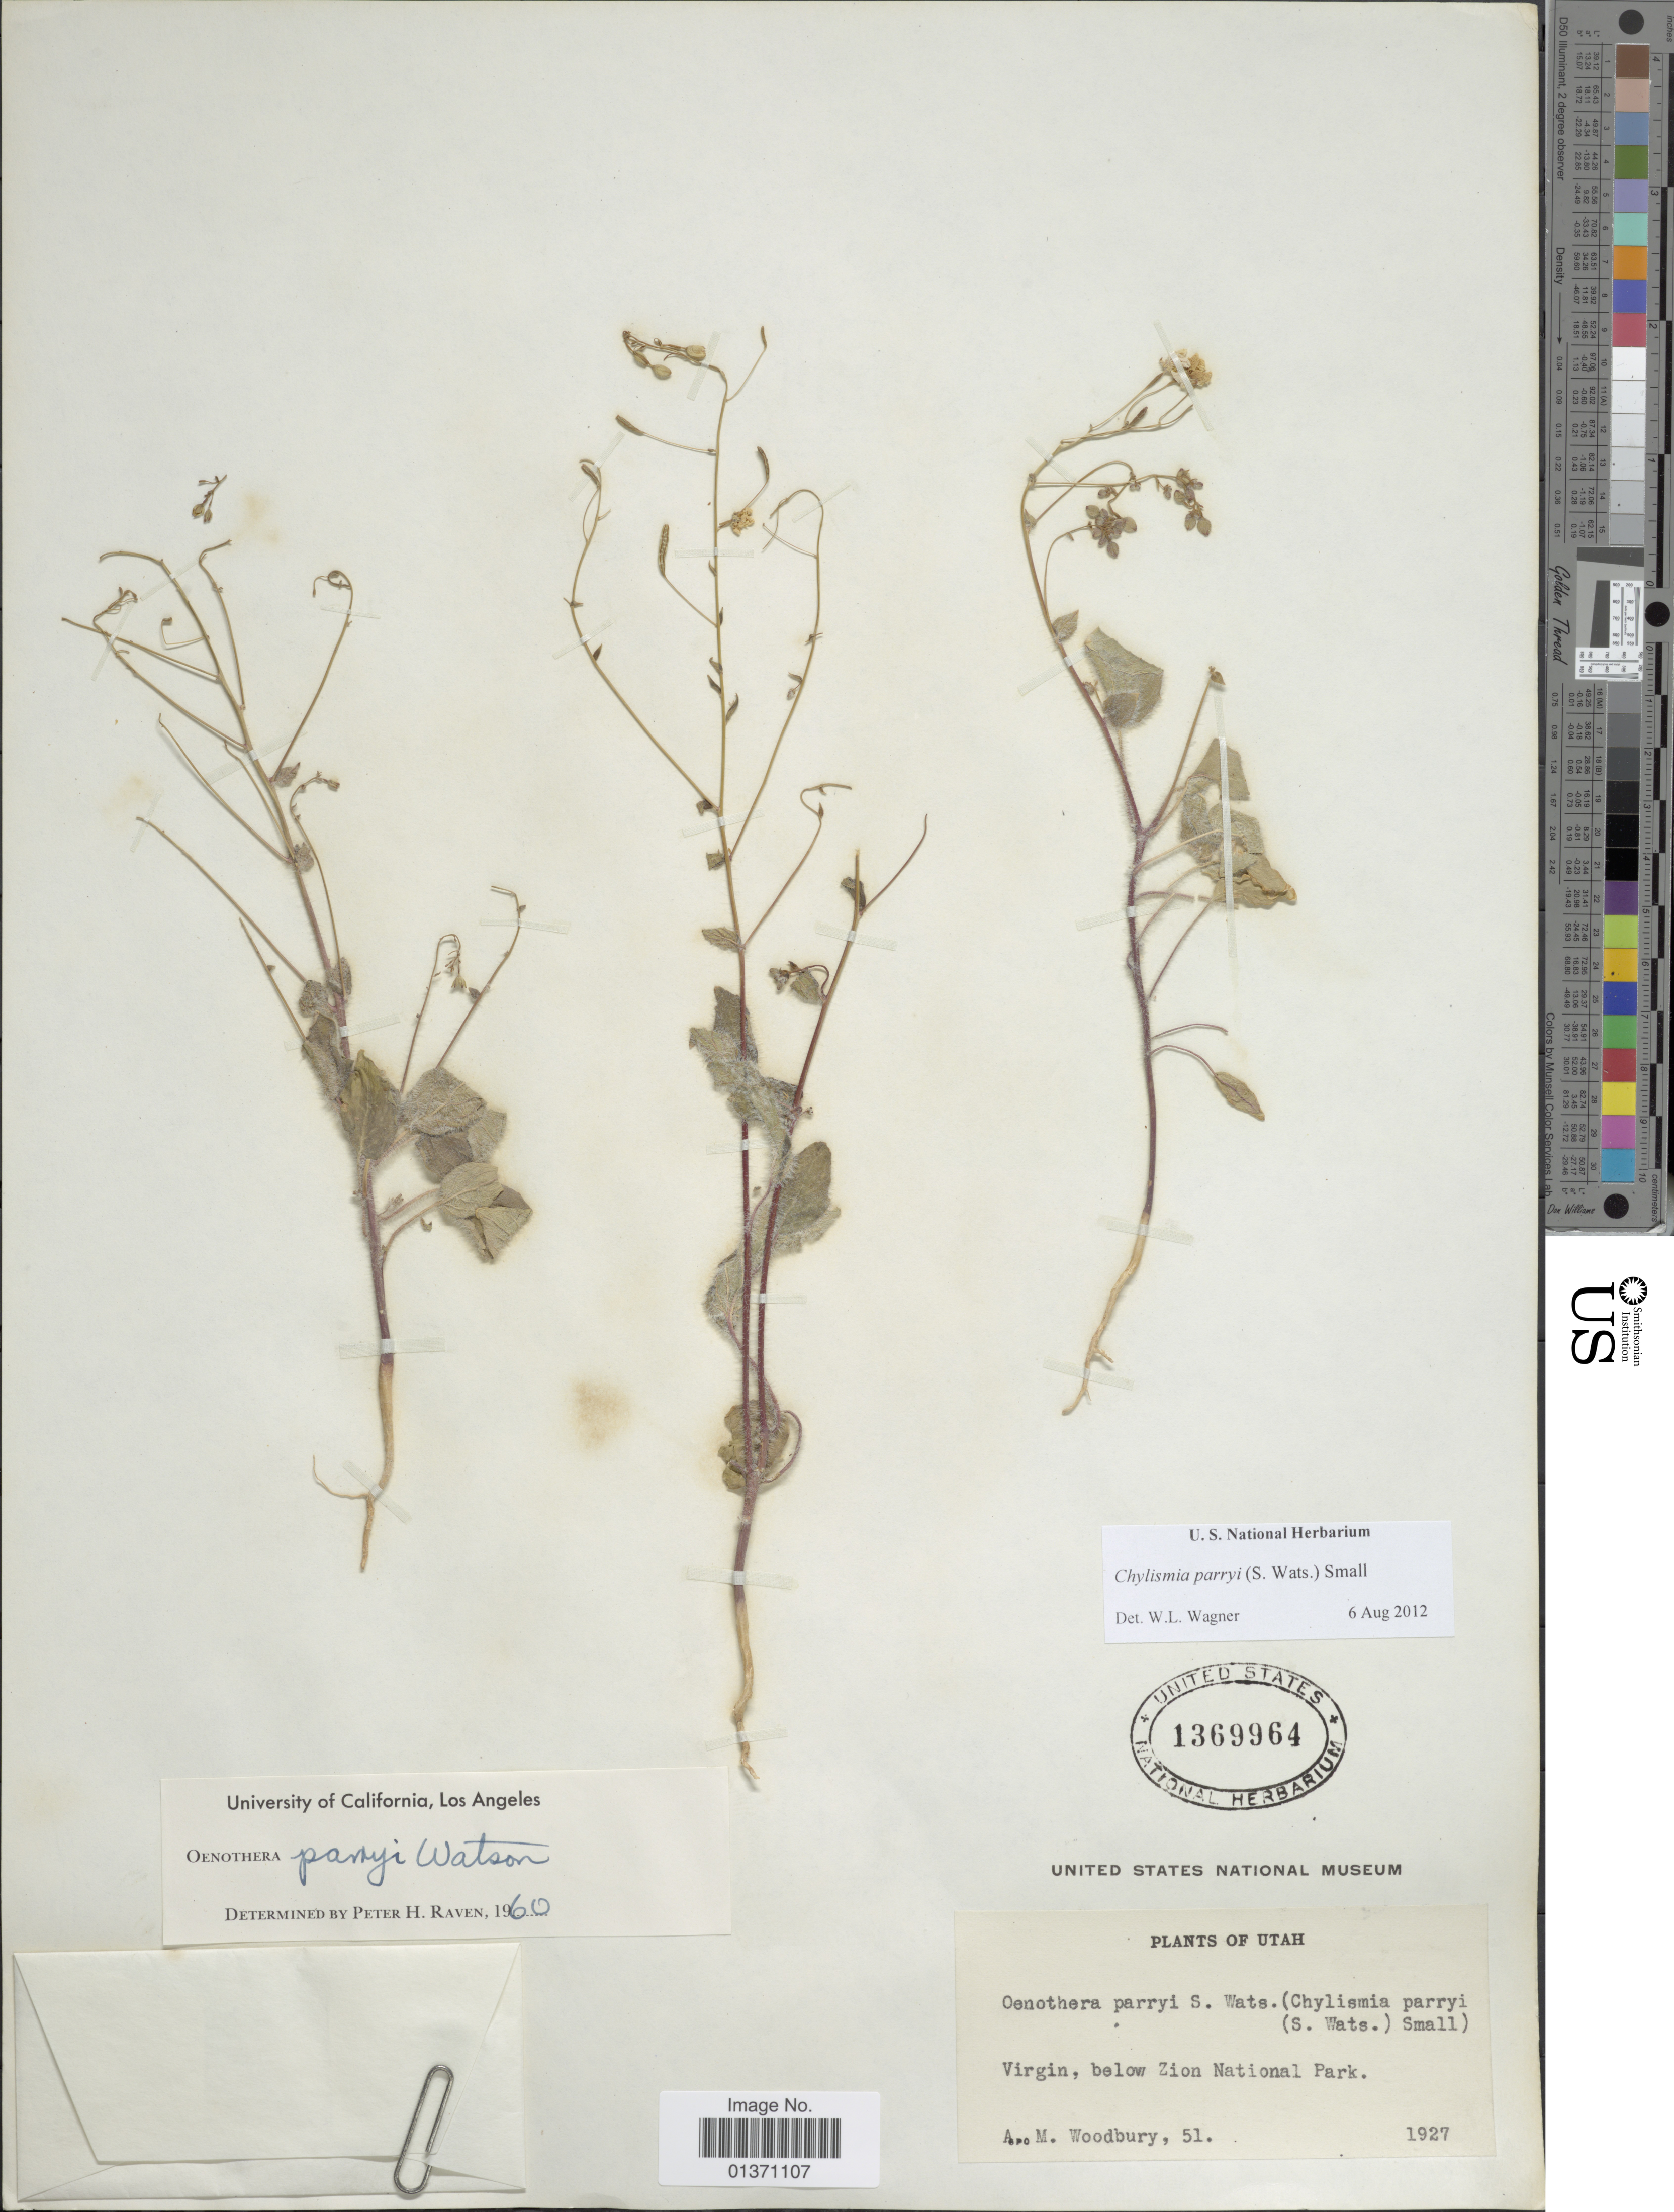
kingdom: Plantae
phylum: Tracheophyta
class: Magnoliopsida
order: Myrtales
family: Onagraceae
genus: Chylismia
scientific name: Chylismia parryi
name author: (S. Watson) Small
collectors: A. M. Woodbury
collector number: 51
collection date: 1927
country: United States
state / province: Utah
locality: Virgin, below Zion National Park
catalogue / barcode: US 1369964